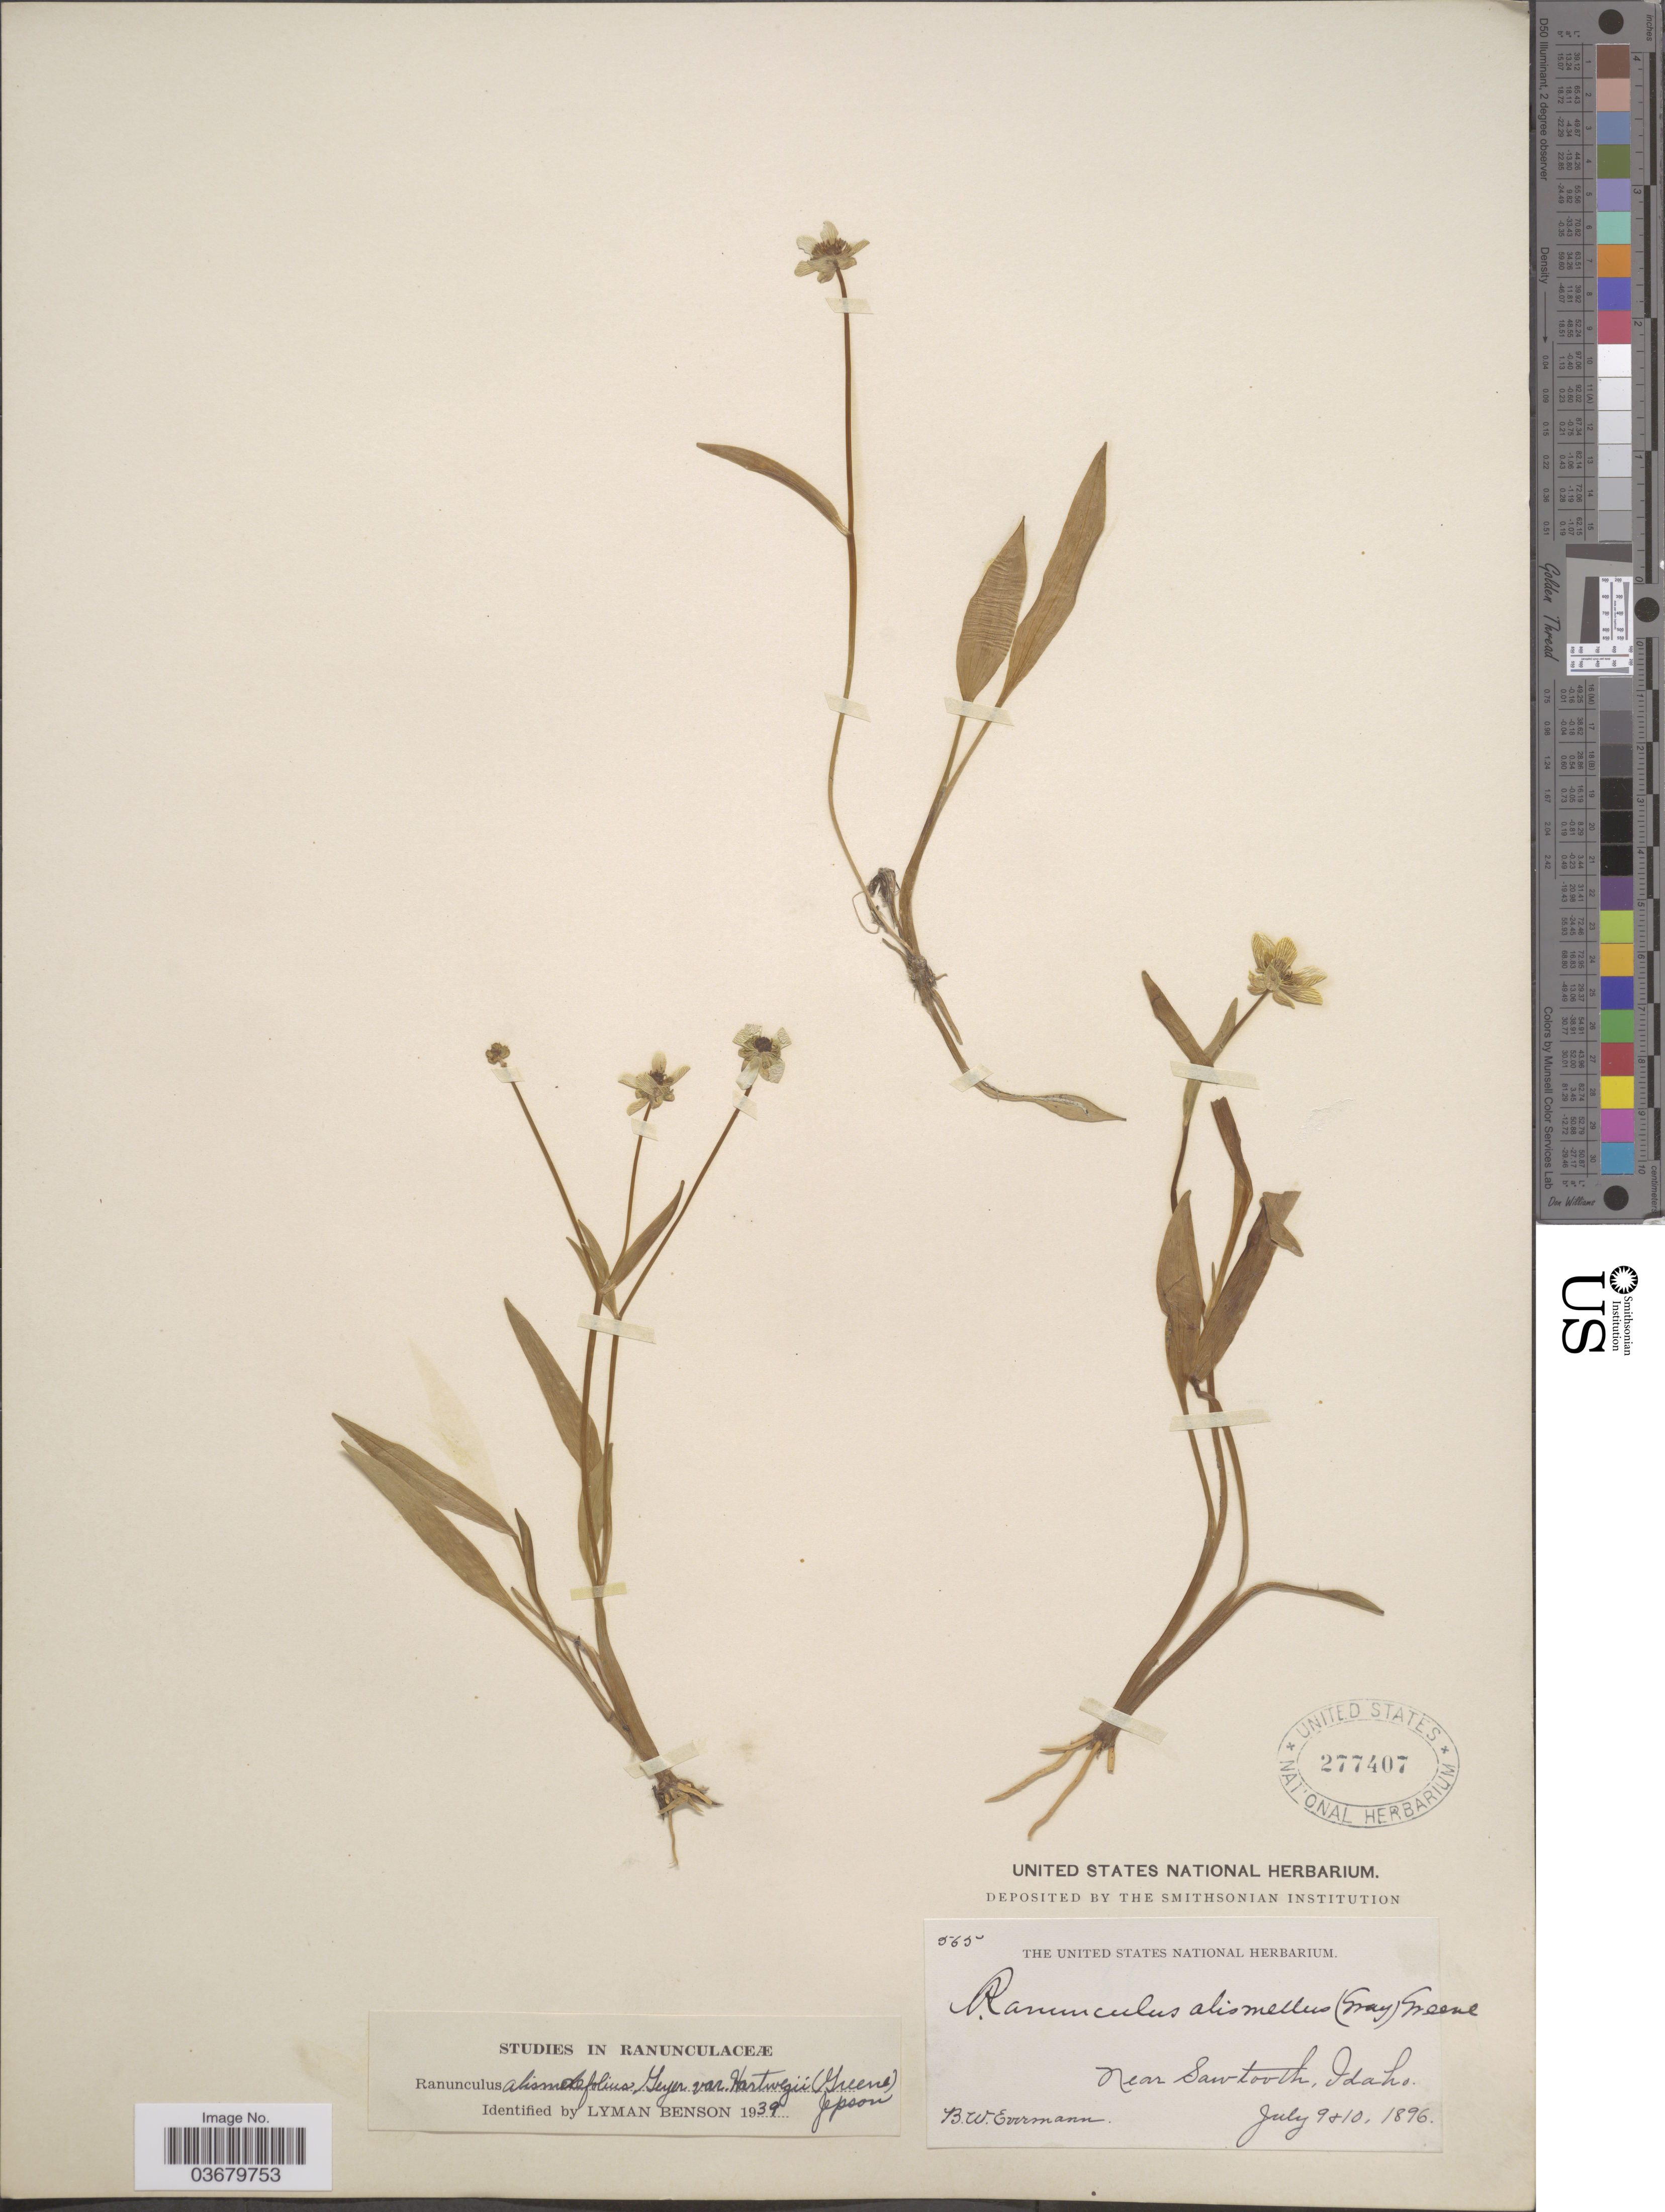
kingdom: Plantae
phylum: Tracheophyta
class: Magnoliopsida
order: Ranunculales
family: Ranunculaceae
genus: Ranunculus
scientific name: Ranunculus alismifolius var. hartwegii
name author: (Greene) Jeps.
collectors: B. W. Evermann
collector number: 565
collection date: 1896-07-09/1896-07-10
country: United States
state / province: Idaho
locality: Near Sawtooth.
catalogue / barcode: US 277407